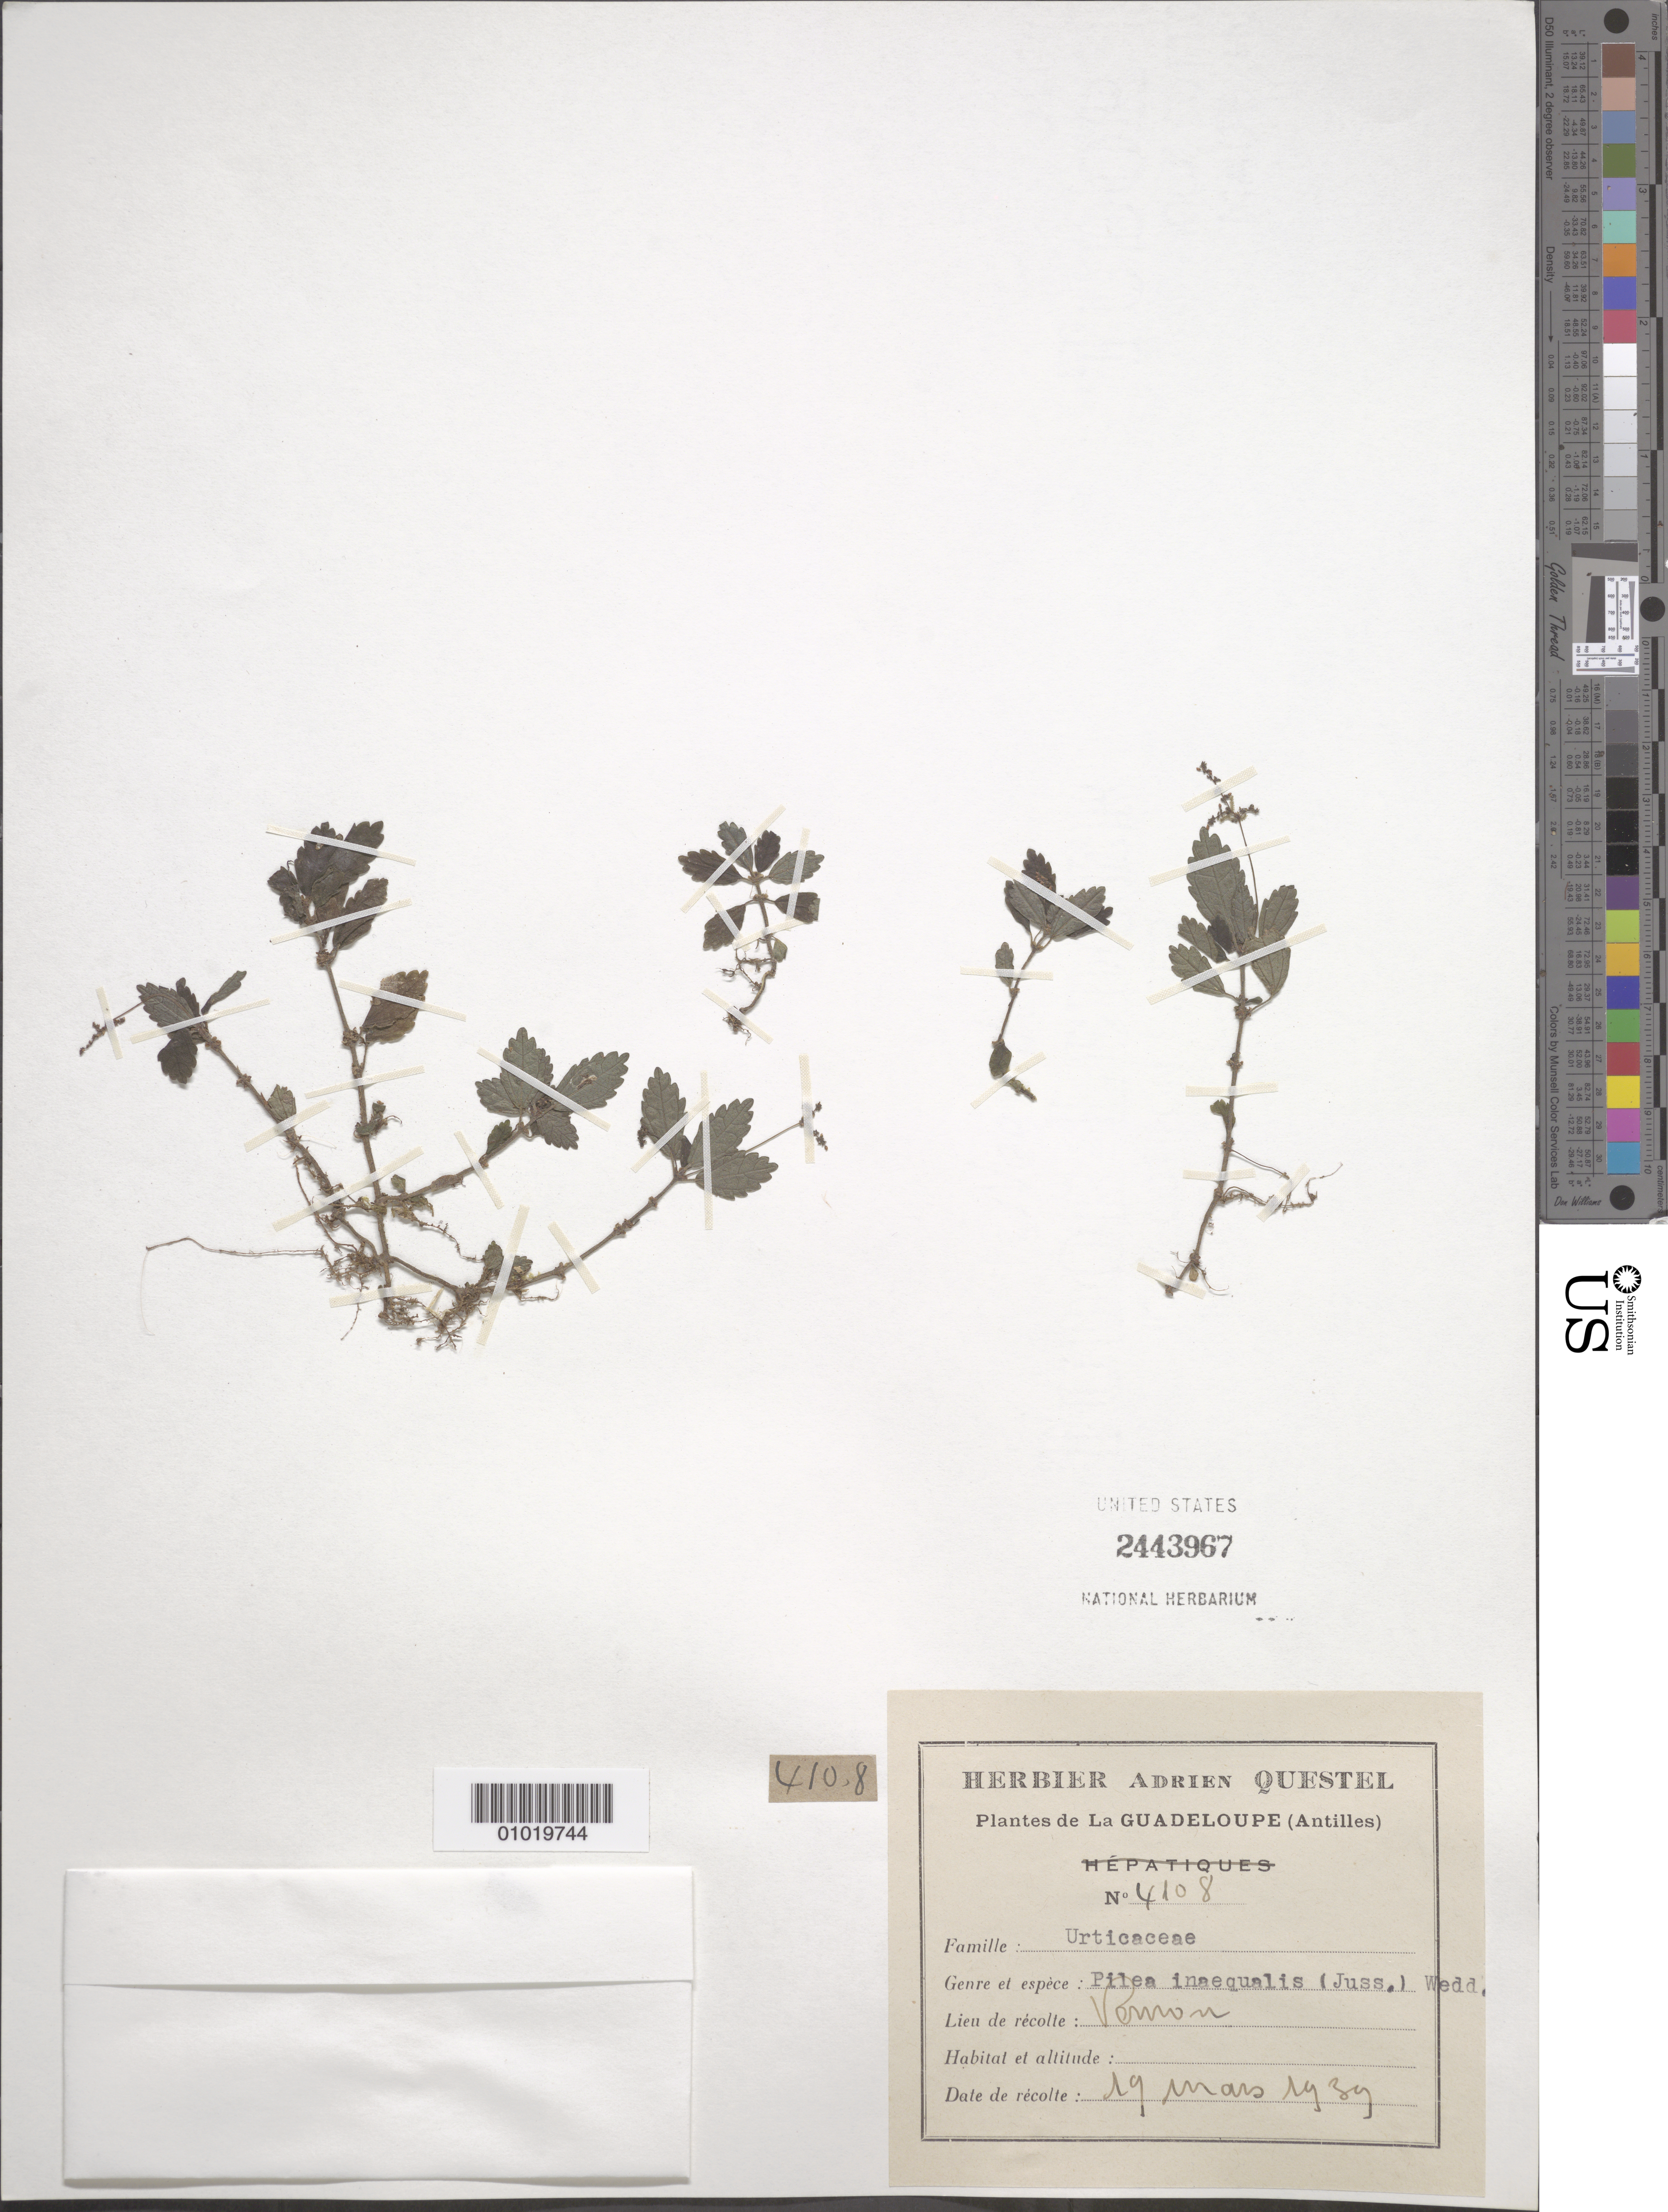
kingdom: Plantae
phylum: Tracheophyta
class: Magnoliopsida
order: Rosales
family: Urticaceae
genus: Pilea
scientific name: Pilea inaequalis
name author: (Juss. ex Poir.) Wedd.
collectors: A. Questel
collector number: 4108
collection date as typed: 19 Mar 1939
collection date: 1939-03-19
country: Guadeloupe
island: Basse Terre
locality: Vernou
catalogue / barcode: US 2443967